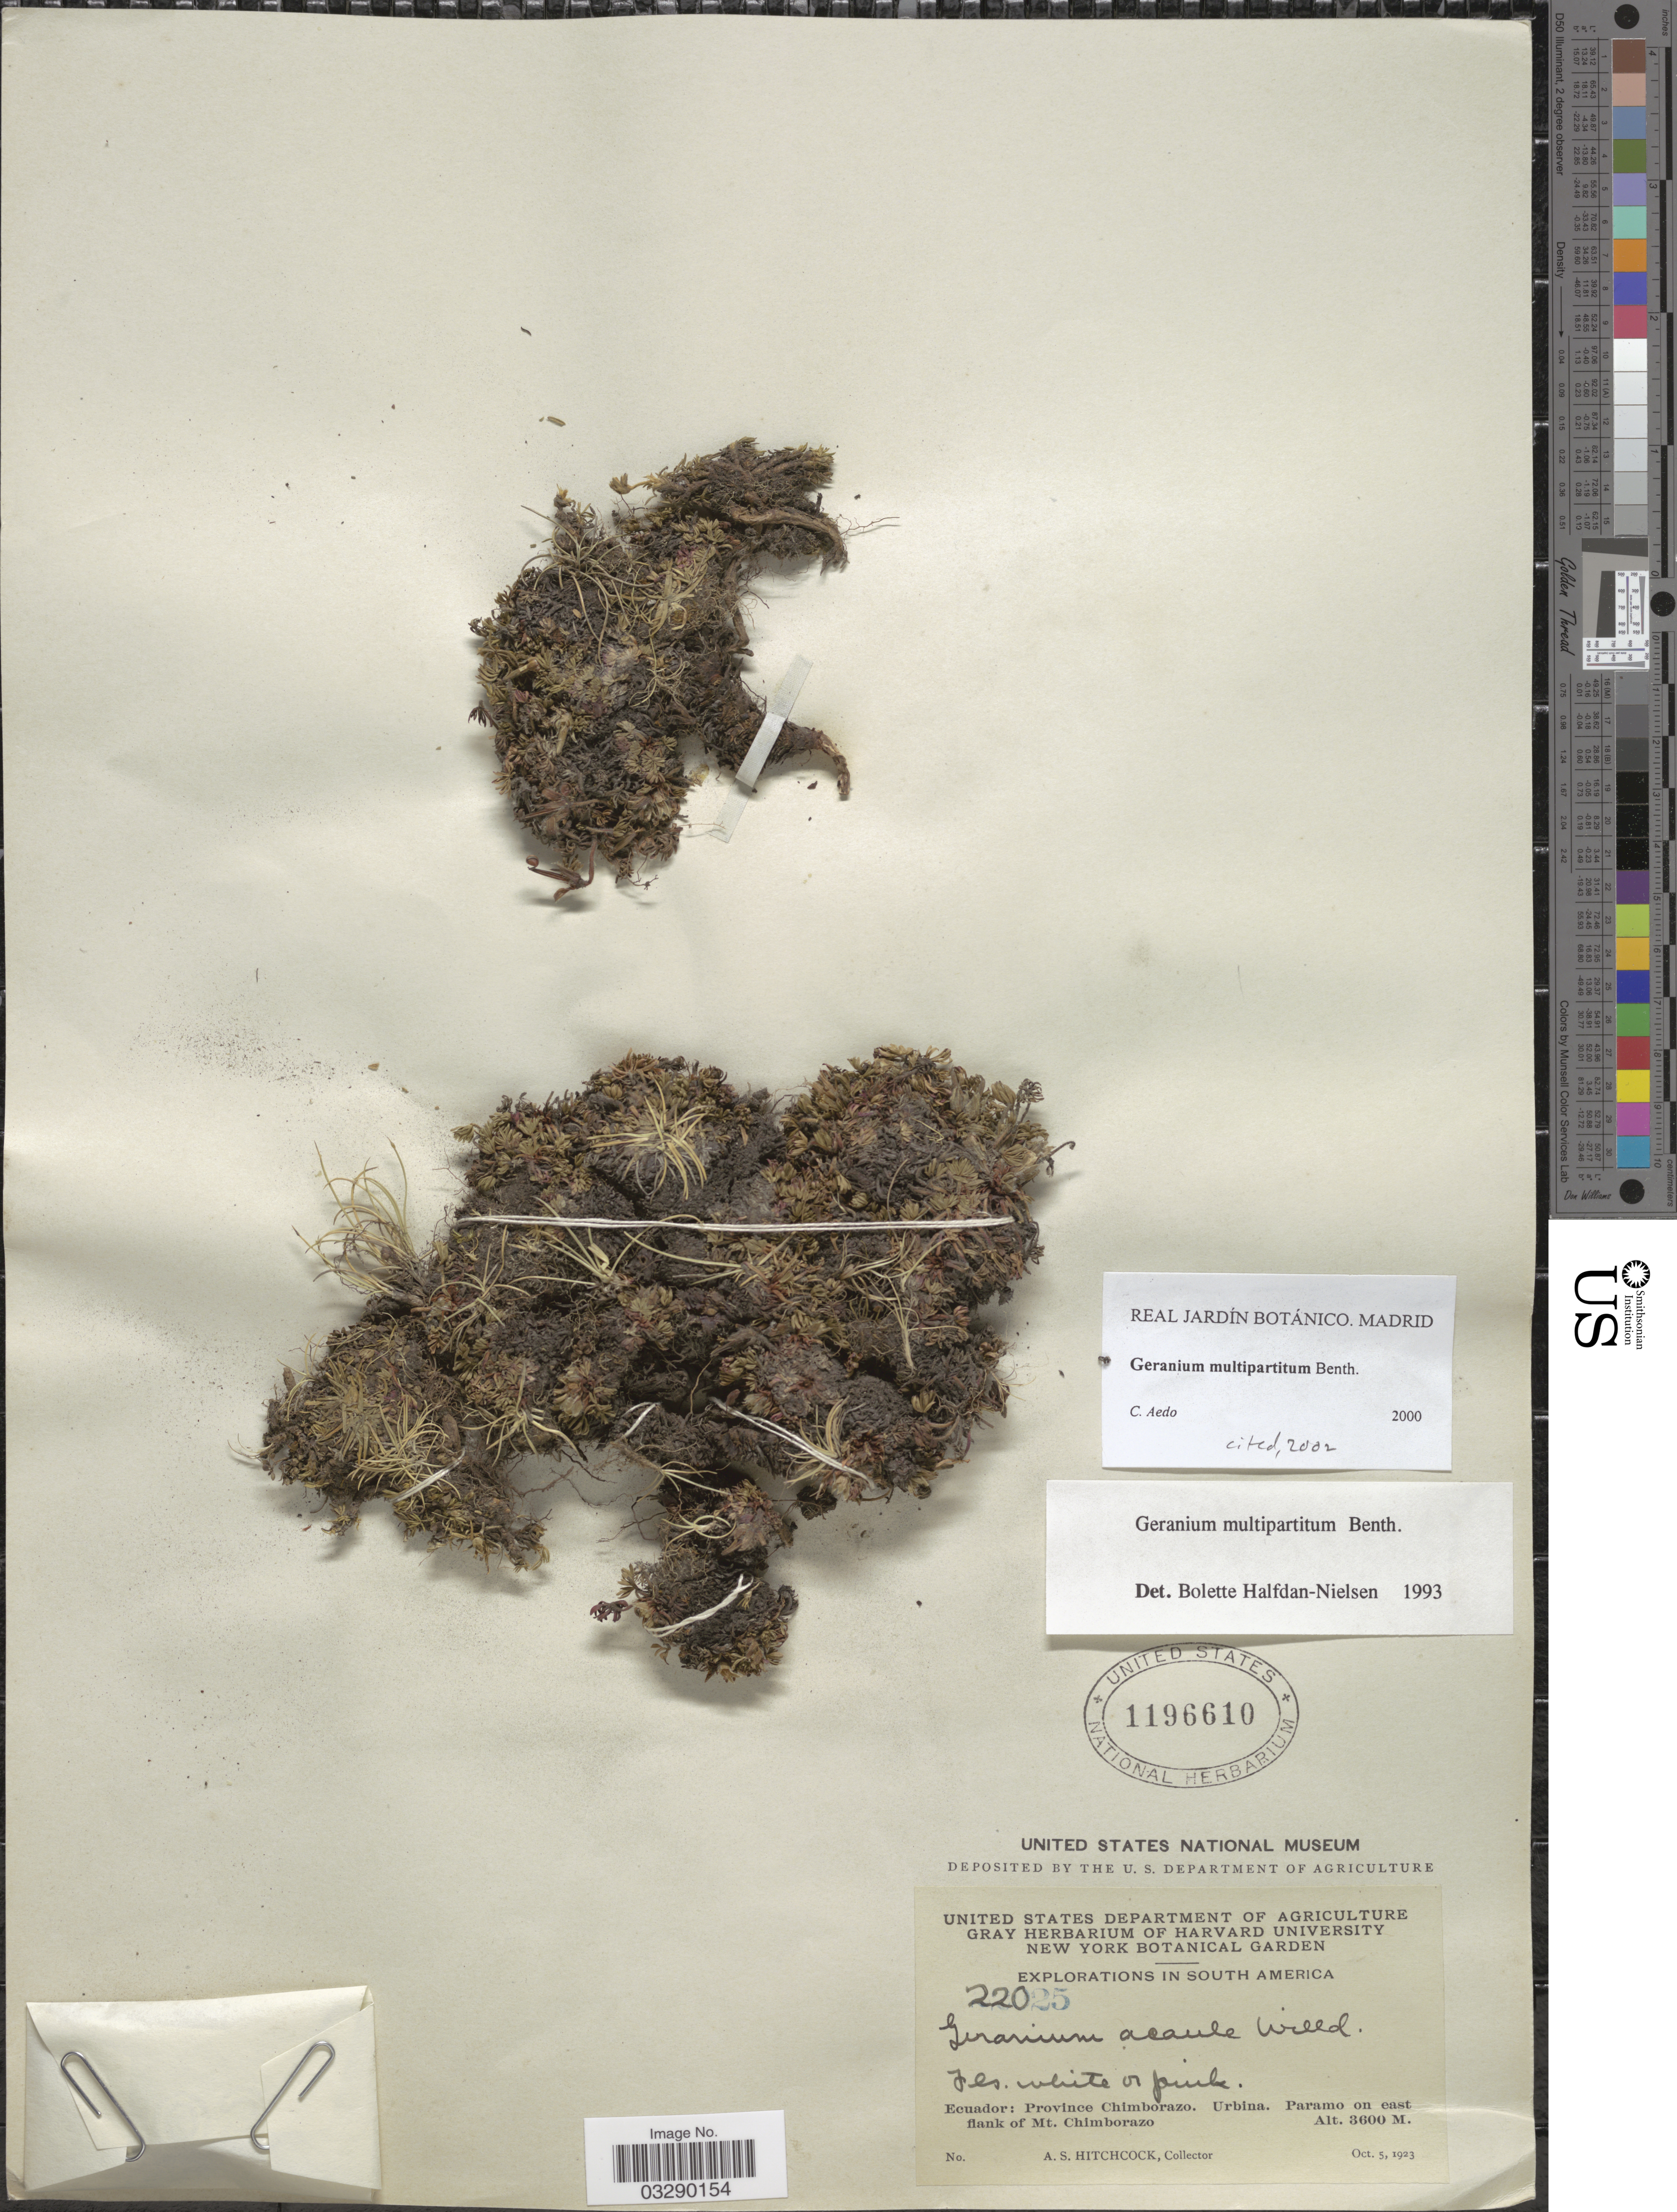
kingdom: Plantae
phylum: Tracheophyta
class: Magnoliopsida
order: Geraniales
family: Geraniaceae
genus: Geranium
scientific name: Geranium multipartitum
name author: Benth.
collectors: A. S. Hitchcock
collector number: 22025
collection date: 1923-10-05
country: Ecuador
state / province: Chimborazo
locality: Urbina. Paramo on east flank of Mt. Chimborazo.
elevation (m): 3600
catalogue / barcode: US 1196610